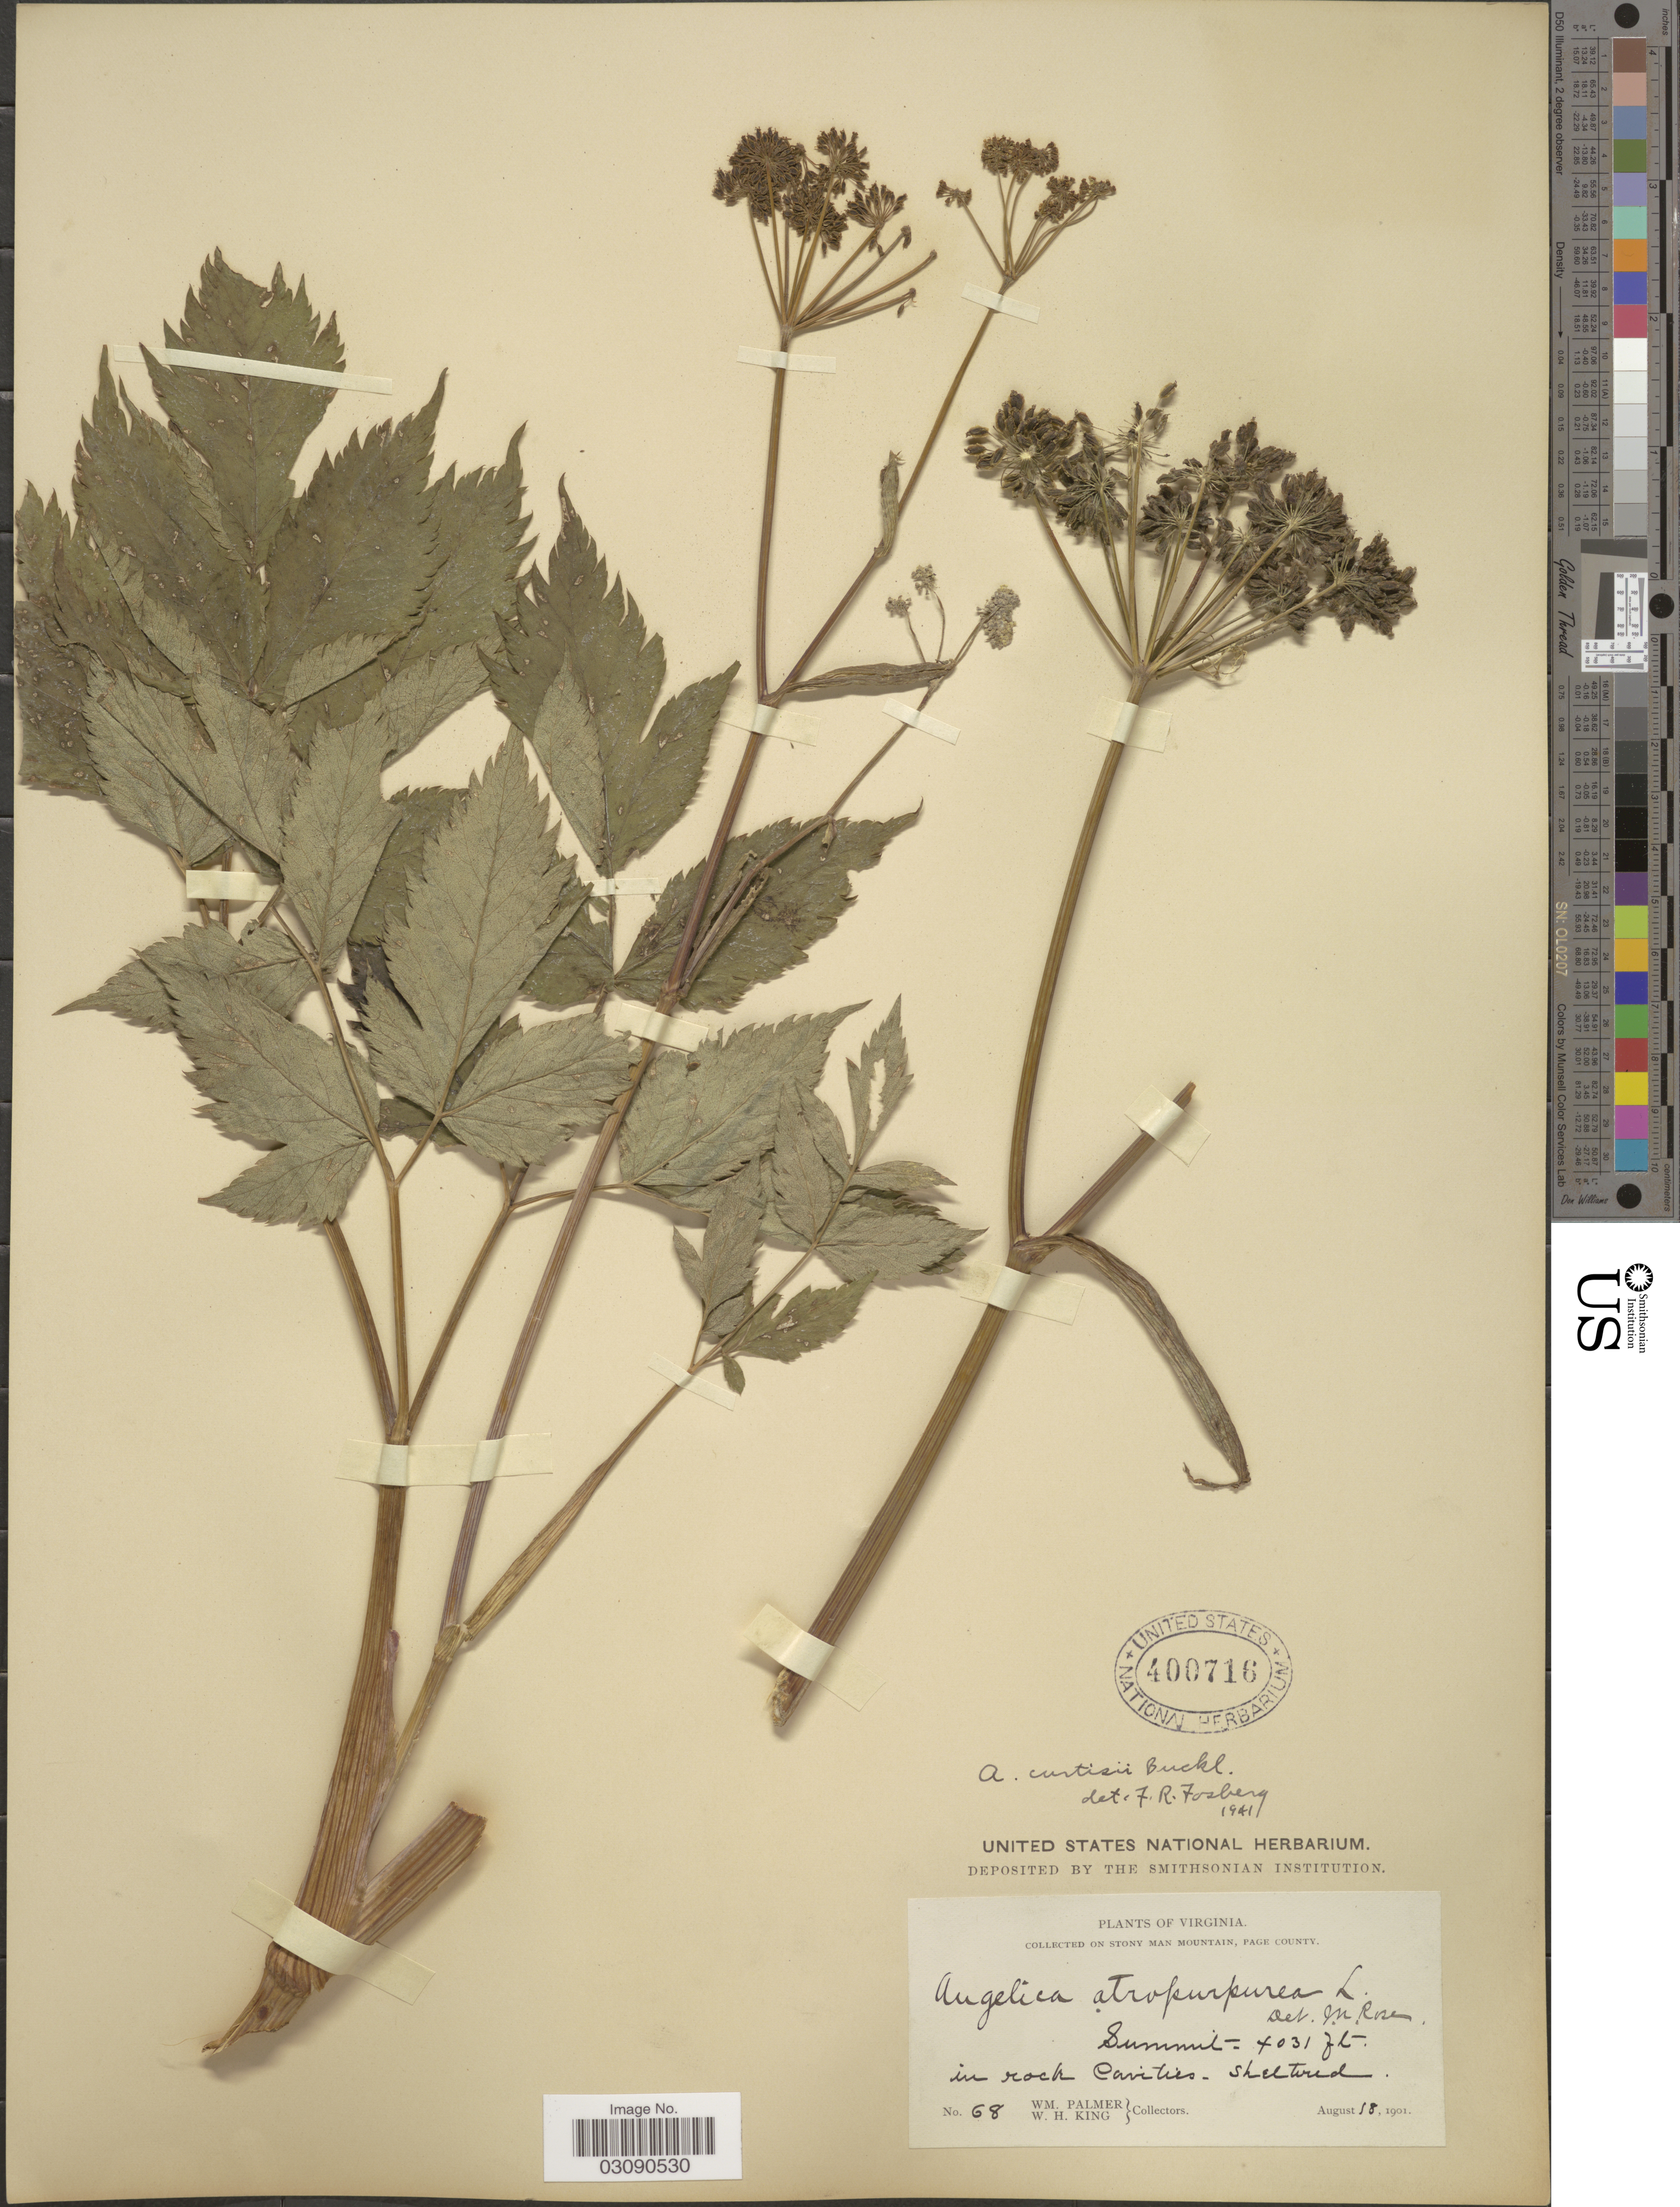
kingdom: Plantae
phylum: Tracheophyta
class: Magnoliopsida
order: Apiales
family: Apiaceae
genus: Angelica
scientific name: Angelica triquinata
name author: Michx.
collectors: W. Palmer & W. H. King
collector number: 68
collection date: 1901-08-18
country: United States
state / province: Virginia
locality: Summit, in rock Cavities - Sheltered.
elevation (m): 1229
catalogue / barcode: US 400716